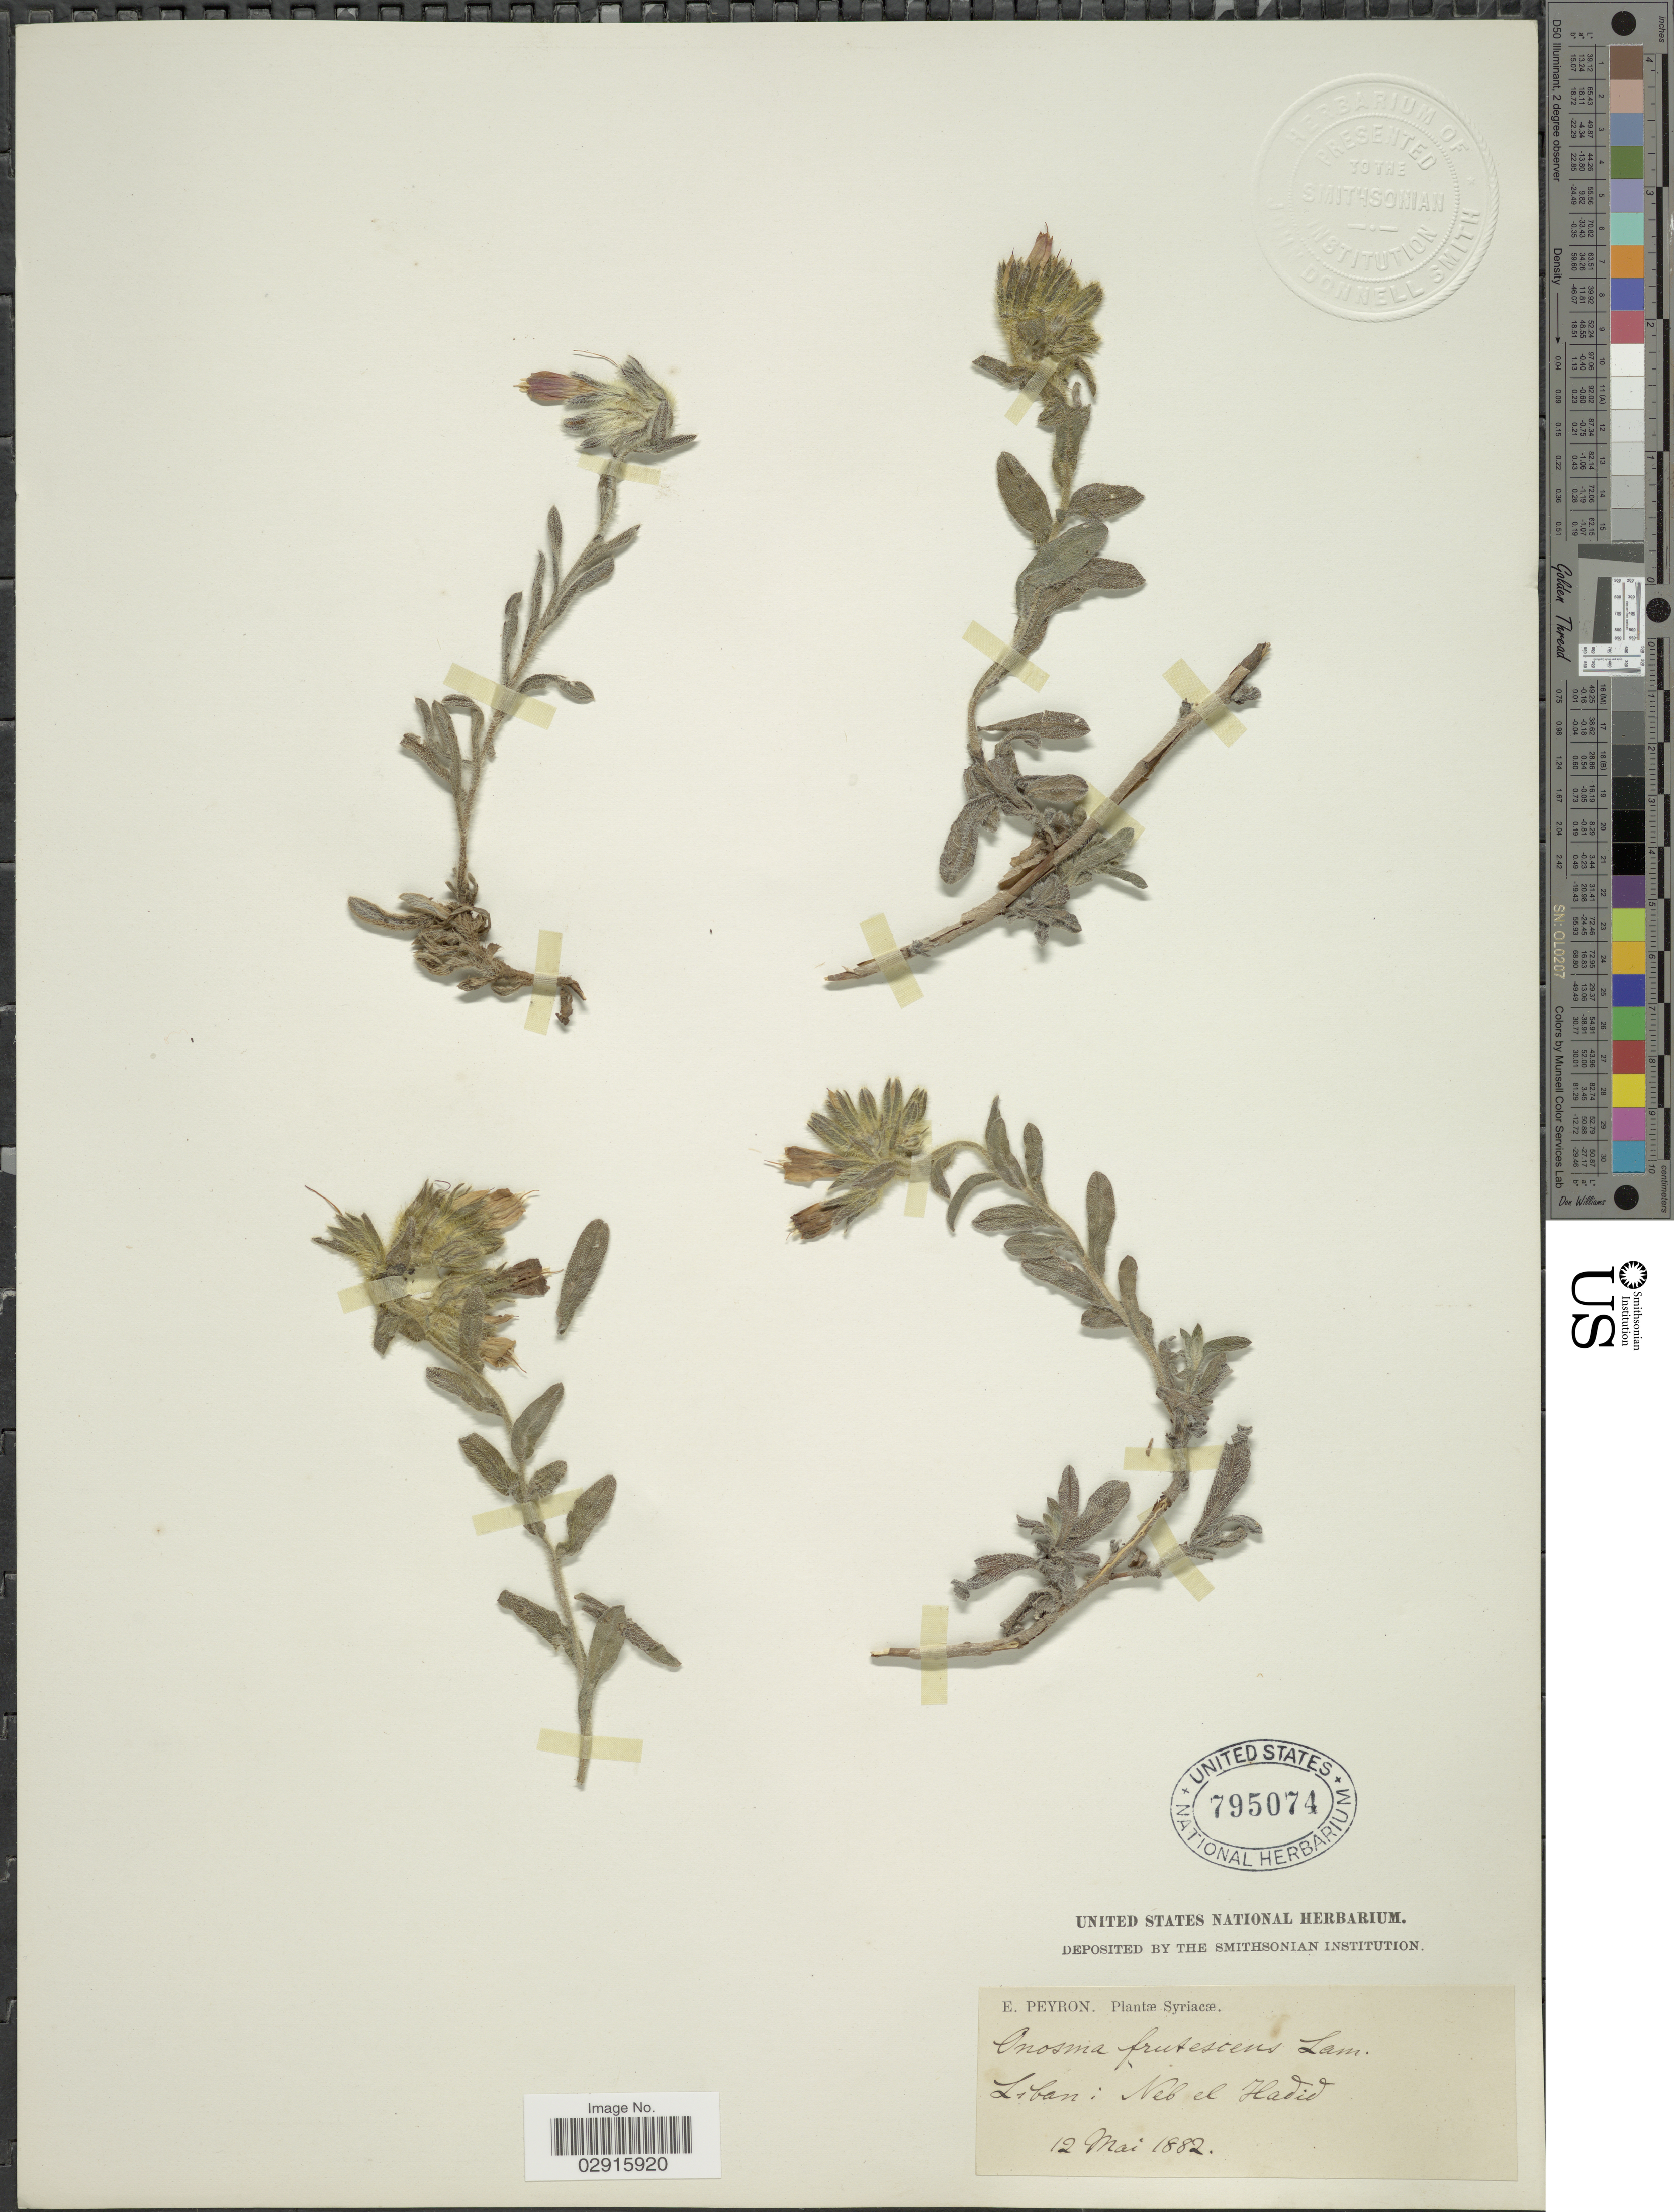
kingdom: Plantae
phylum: Tracheophyta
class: Magnoliopsida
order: Boraginales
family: Boraginaceae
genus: Onosma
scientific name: Onosma frutescens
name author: Lam.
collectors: E. Peyron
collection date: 1882-05-12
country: Lebanon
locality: Liban, Neb el Hadid.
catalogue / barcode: US 795074